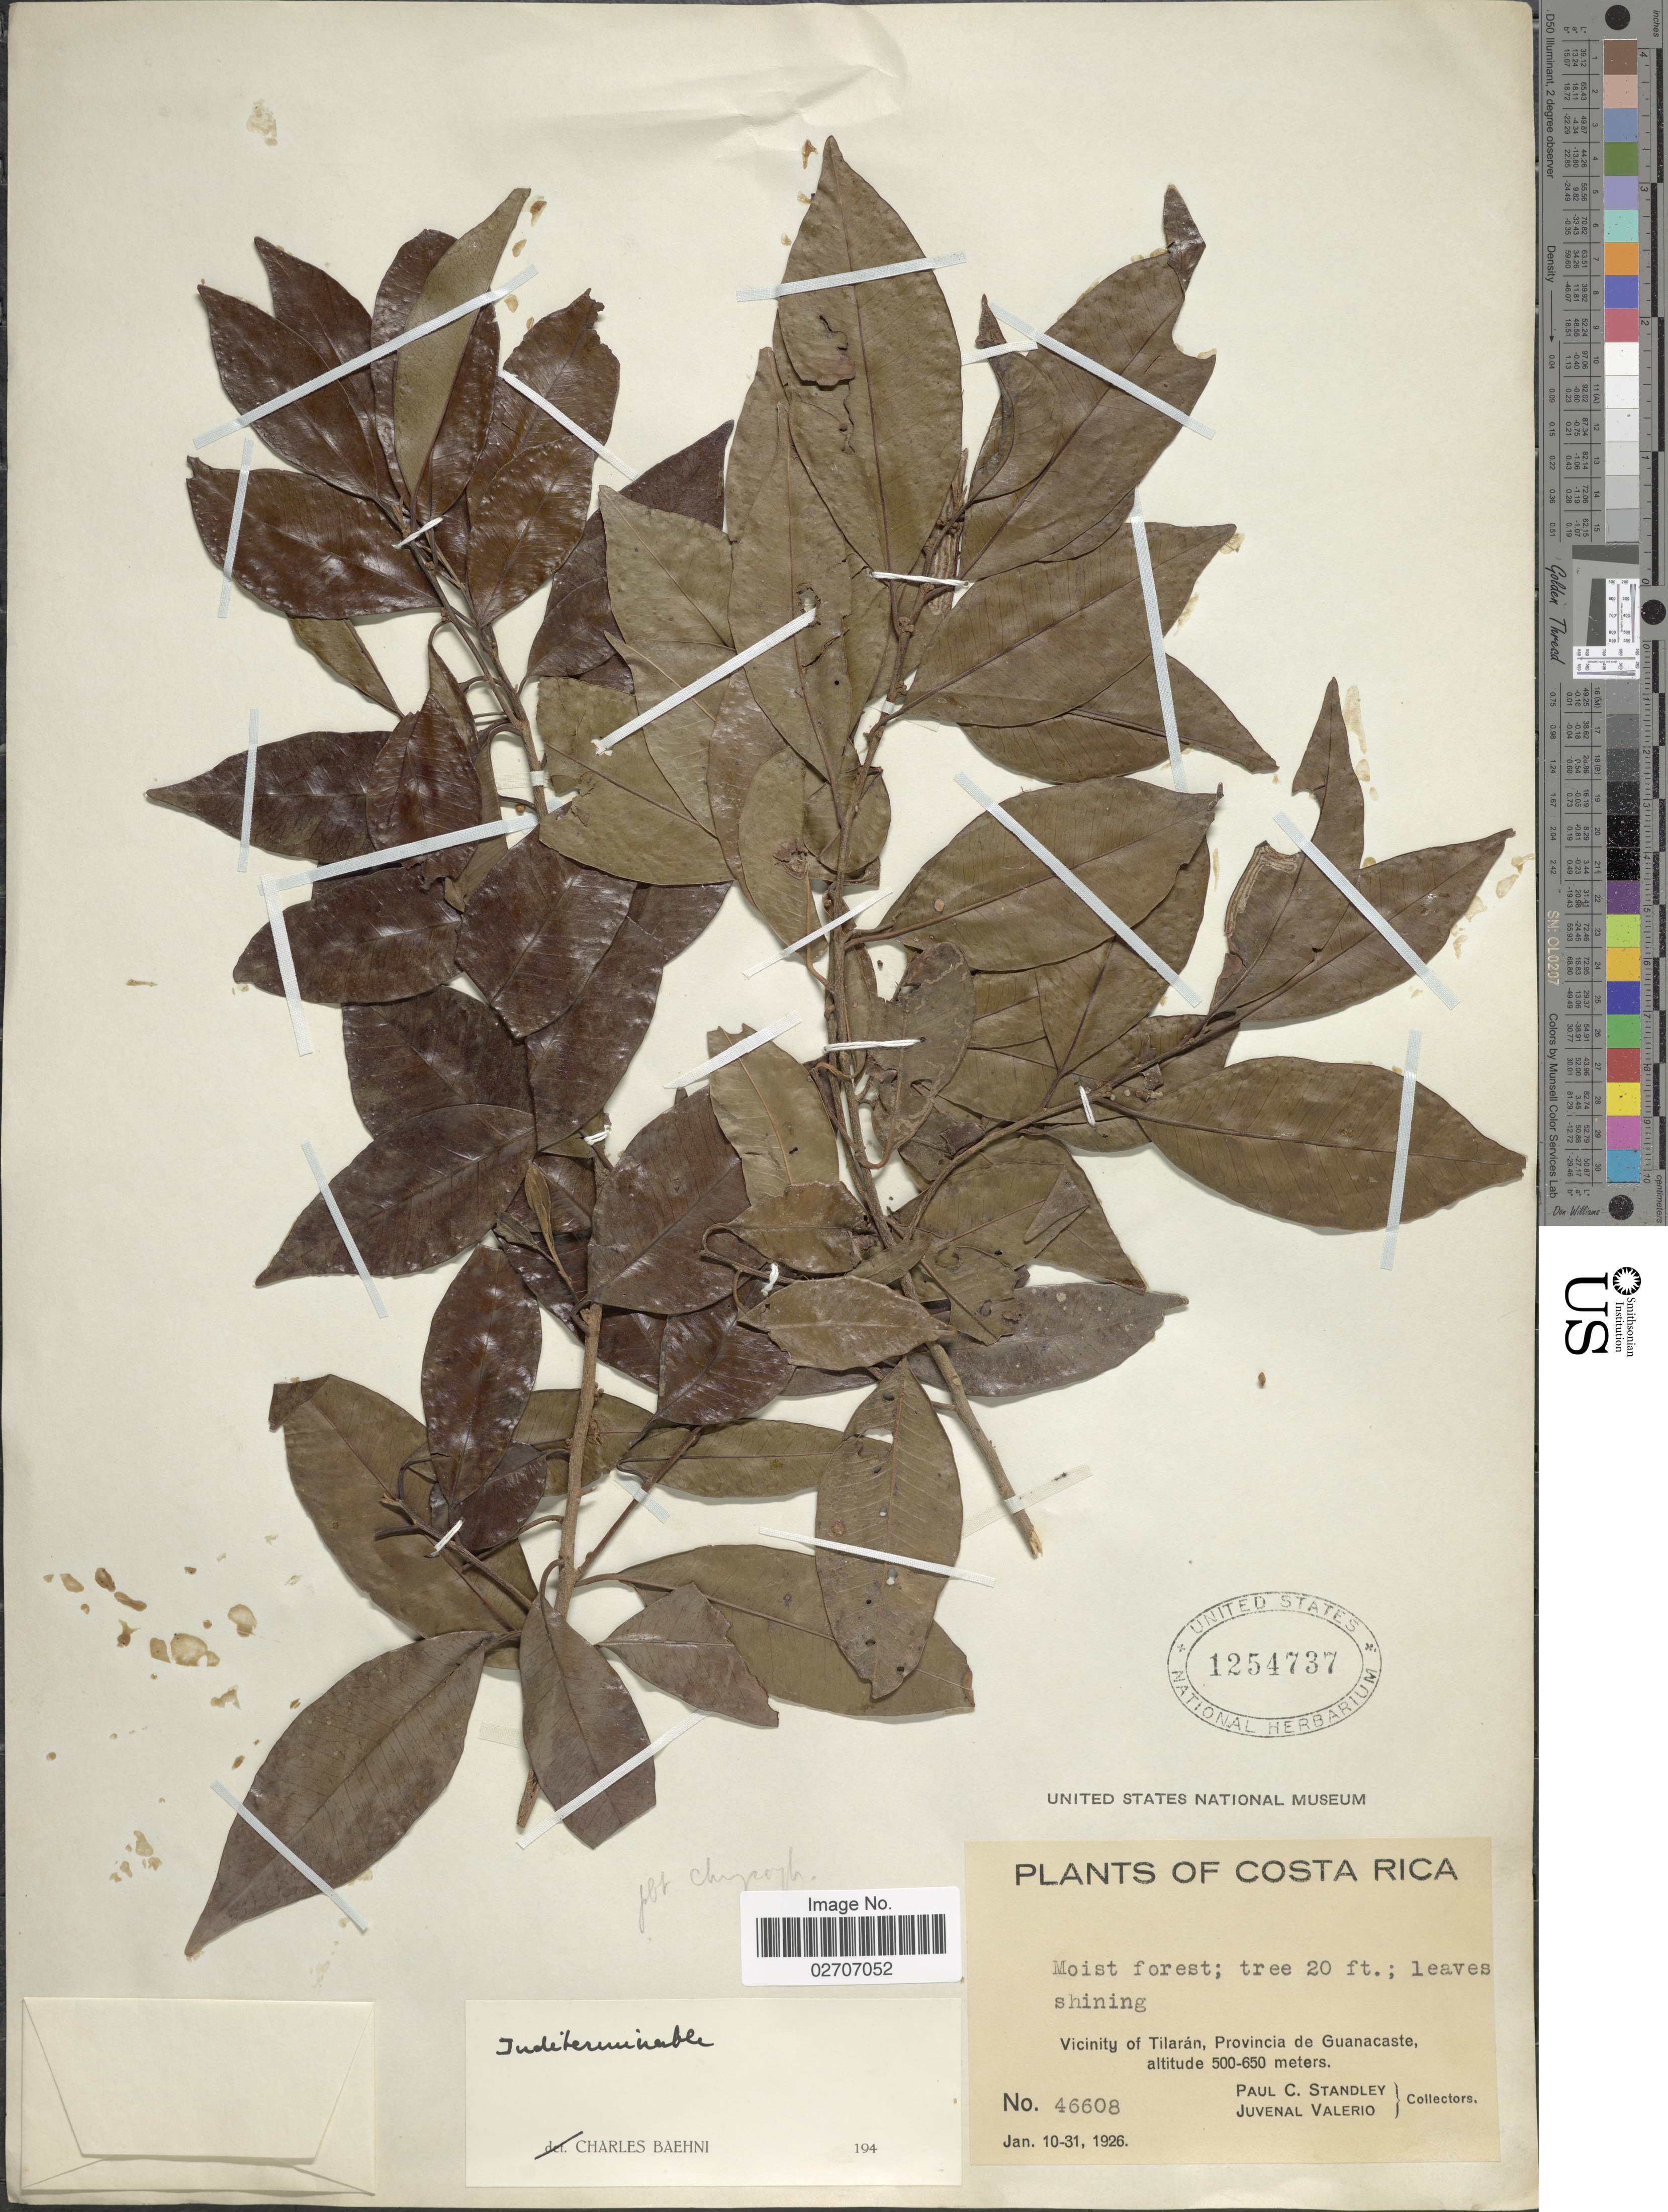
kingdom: Plantae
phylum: Tracheophyta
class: Magnoliopsida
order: Ericales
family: Sapotaceae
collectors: P. C. Standley & J. Valerio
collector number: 46608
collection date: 1926-01-10/1926-01-31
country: Costa Rica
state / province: Guanacaste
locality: Moist forest; Vicinity of Tilarán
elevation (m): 500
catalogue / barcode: US 1254737